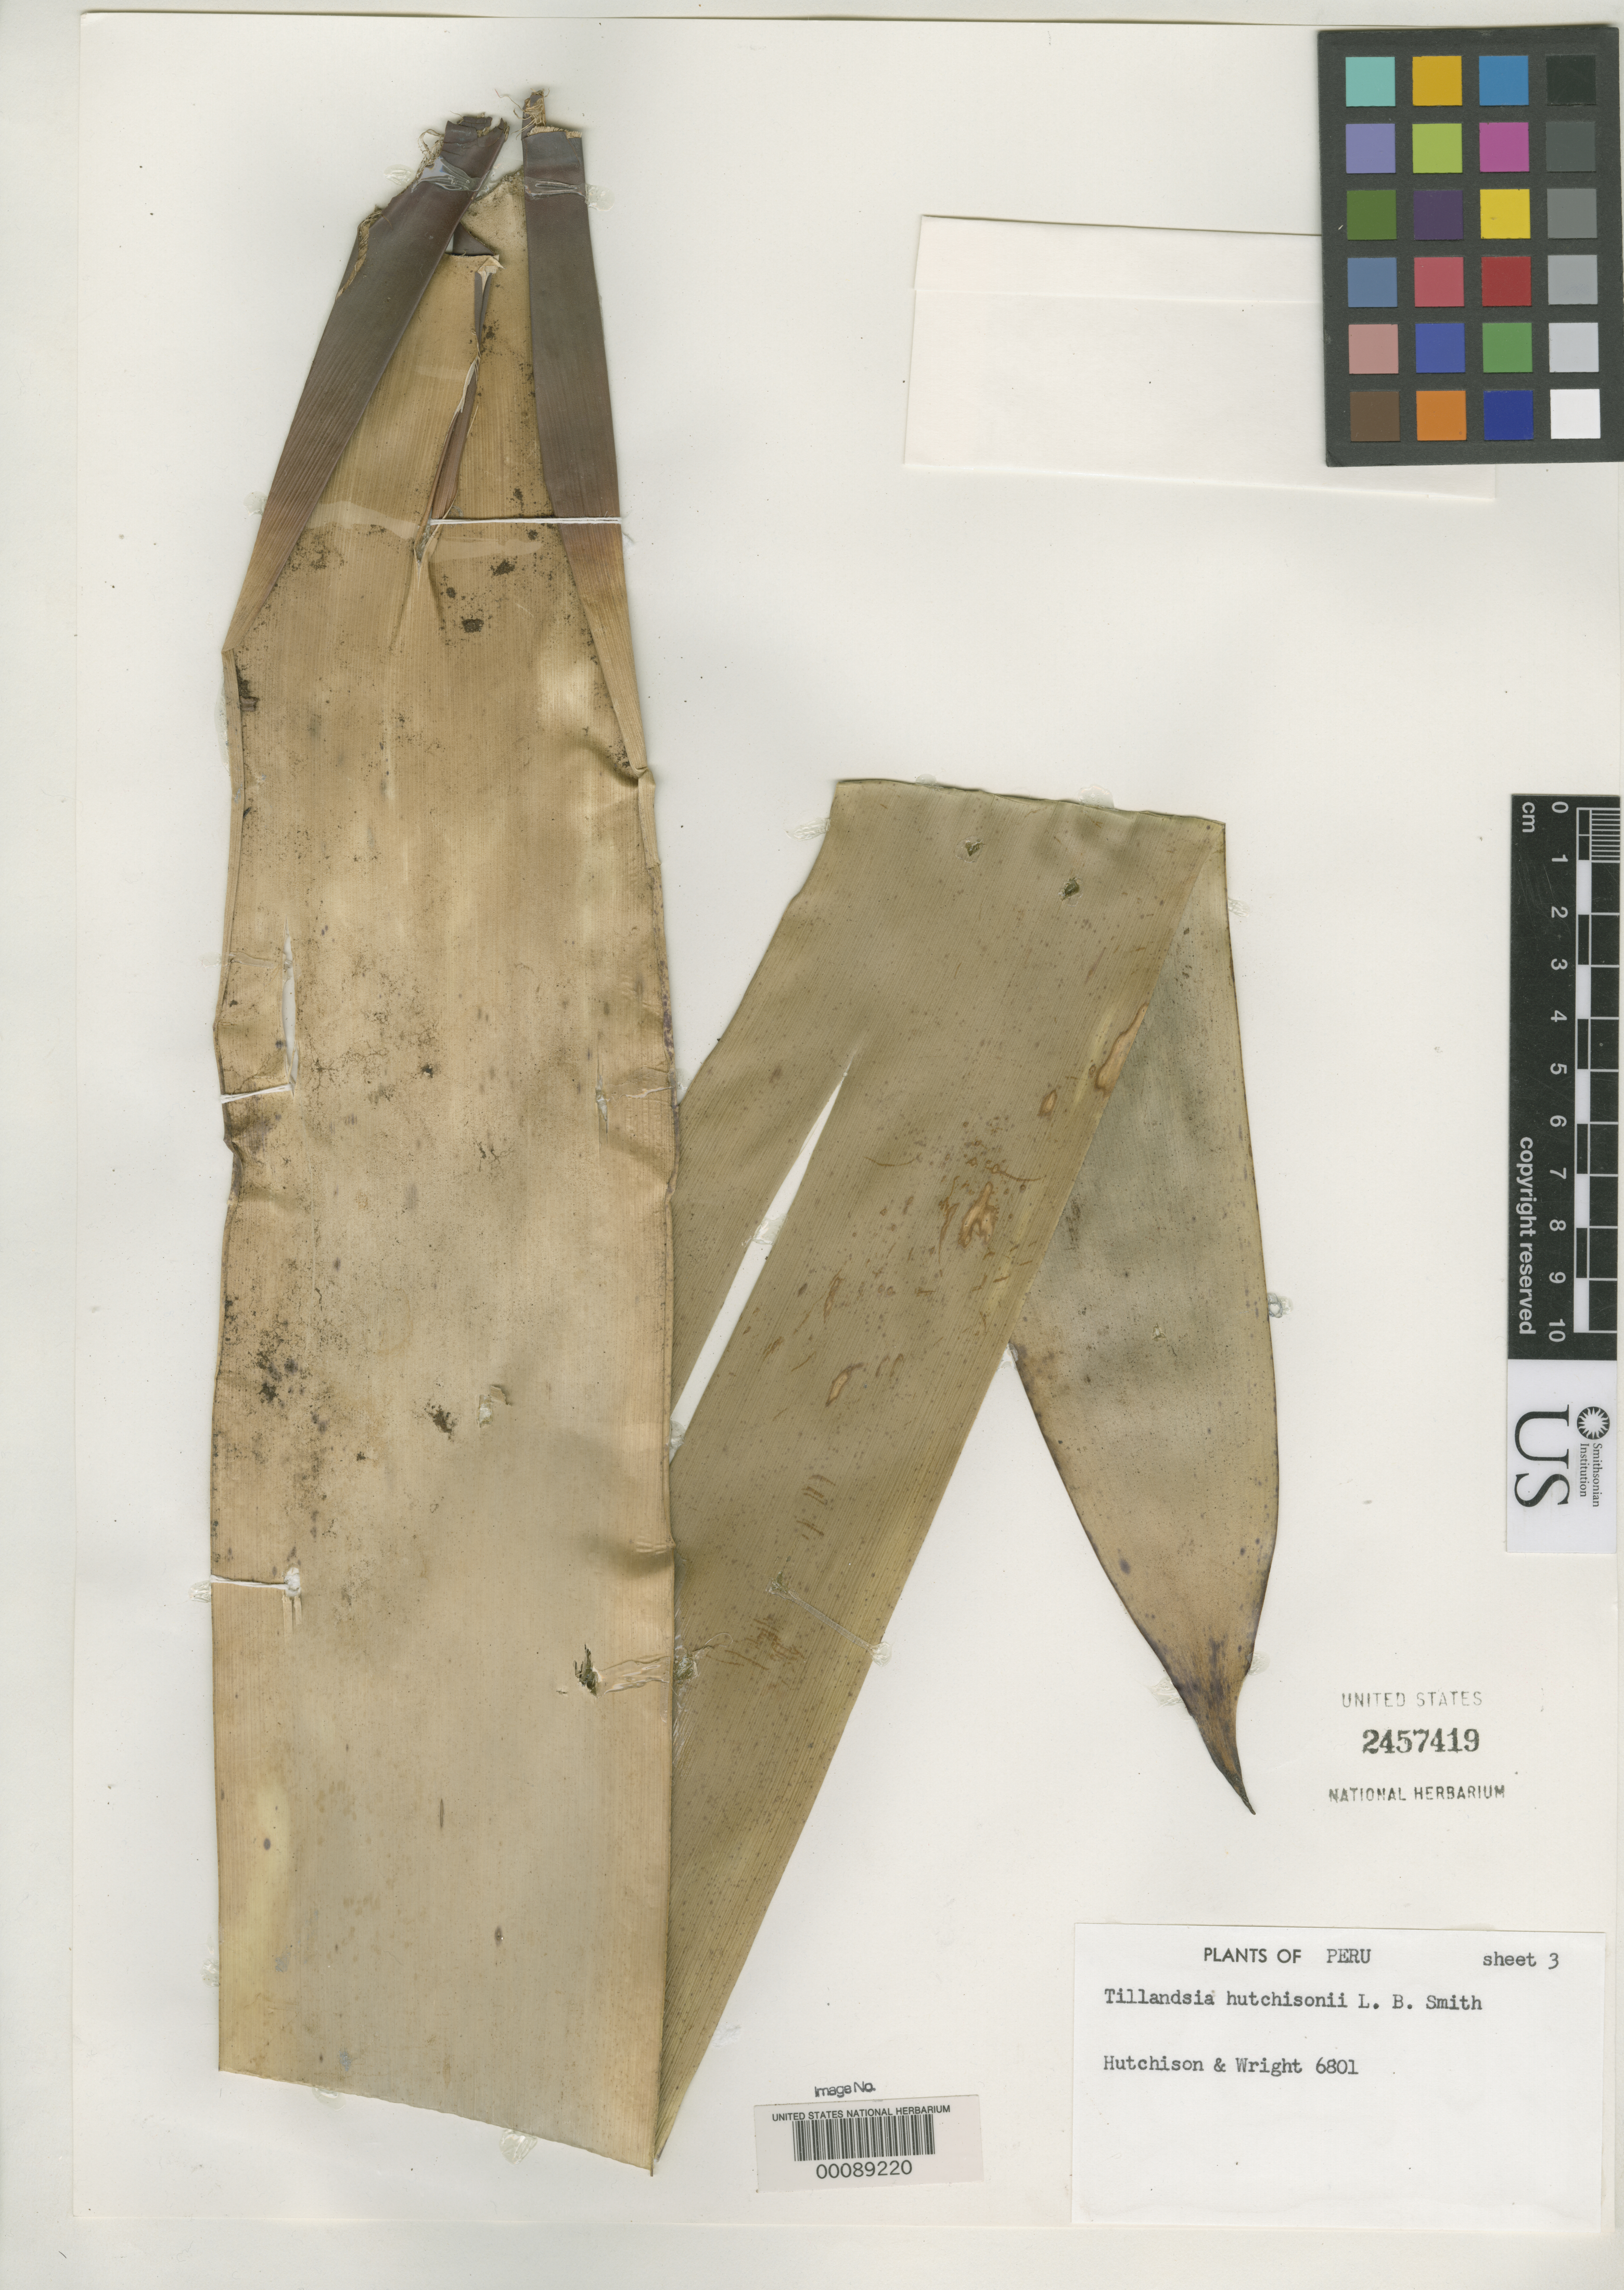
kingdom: Plantae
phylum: Tracheophyta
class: Liliopsida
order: Poales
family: Bromeliaceae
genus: Tillandsia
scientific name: Tillandsia hutchisonii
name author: L.B. Sm.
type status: Holotype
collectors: P. C. Hutchison & J. K. Wright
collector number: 6801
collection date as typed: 08 Oct 1964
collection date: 1964-10-08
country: Peru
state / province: Amazonas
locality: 5 km N of north end of Pomacocha lake on road to Rioja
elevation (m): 2000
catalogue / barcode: US 2457419